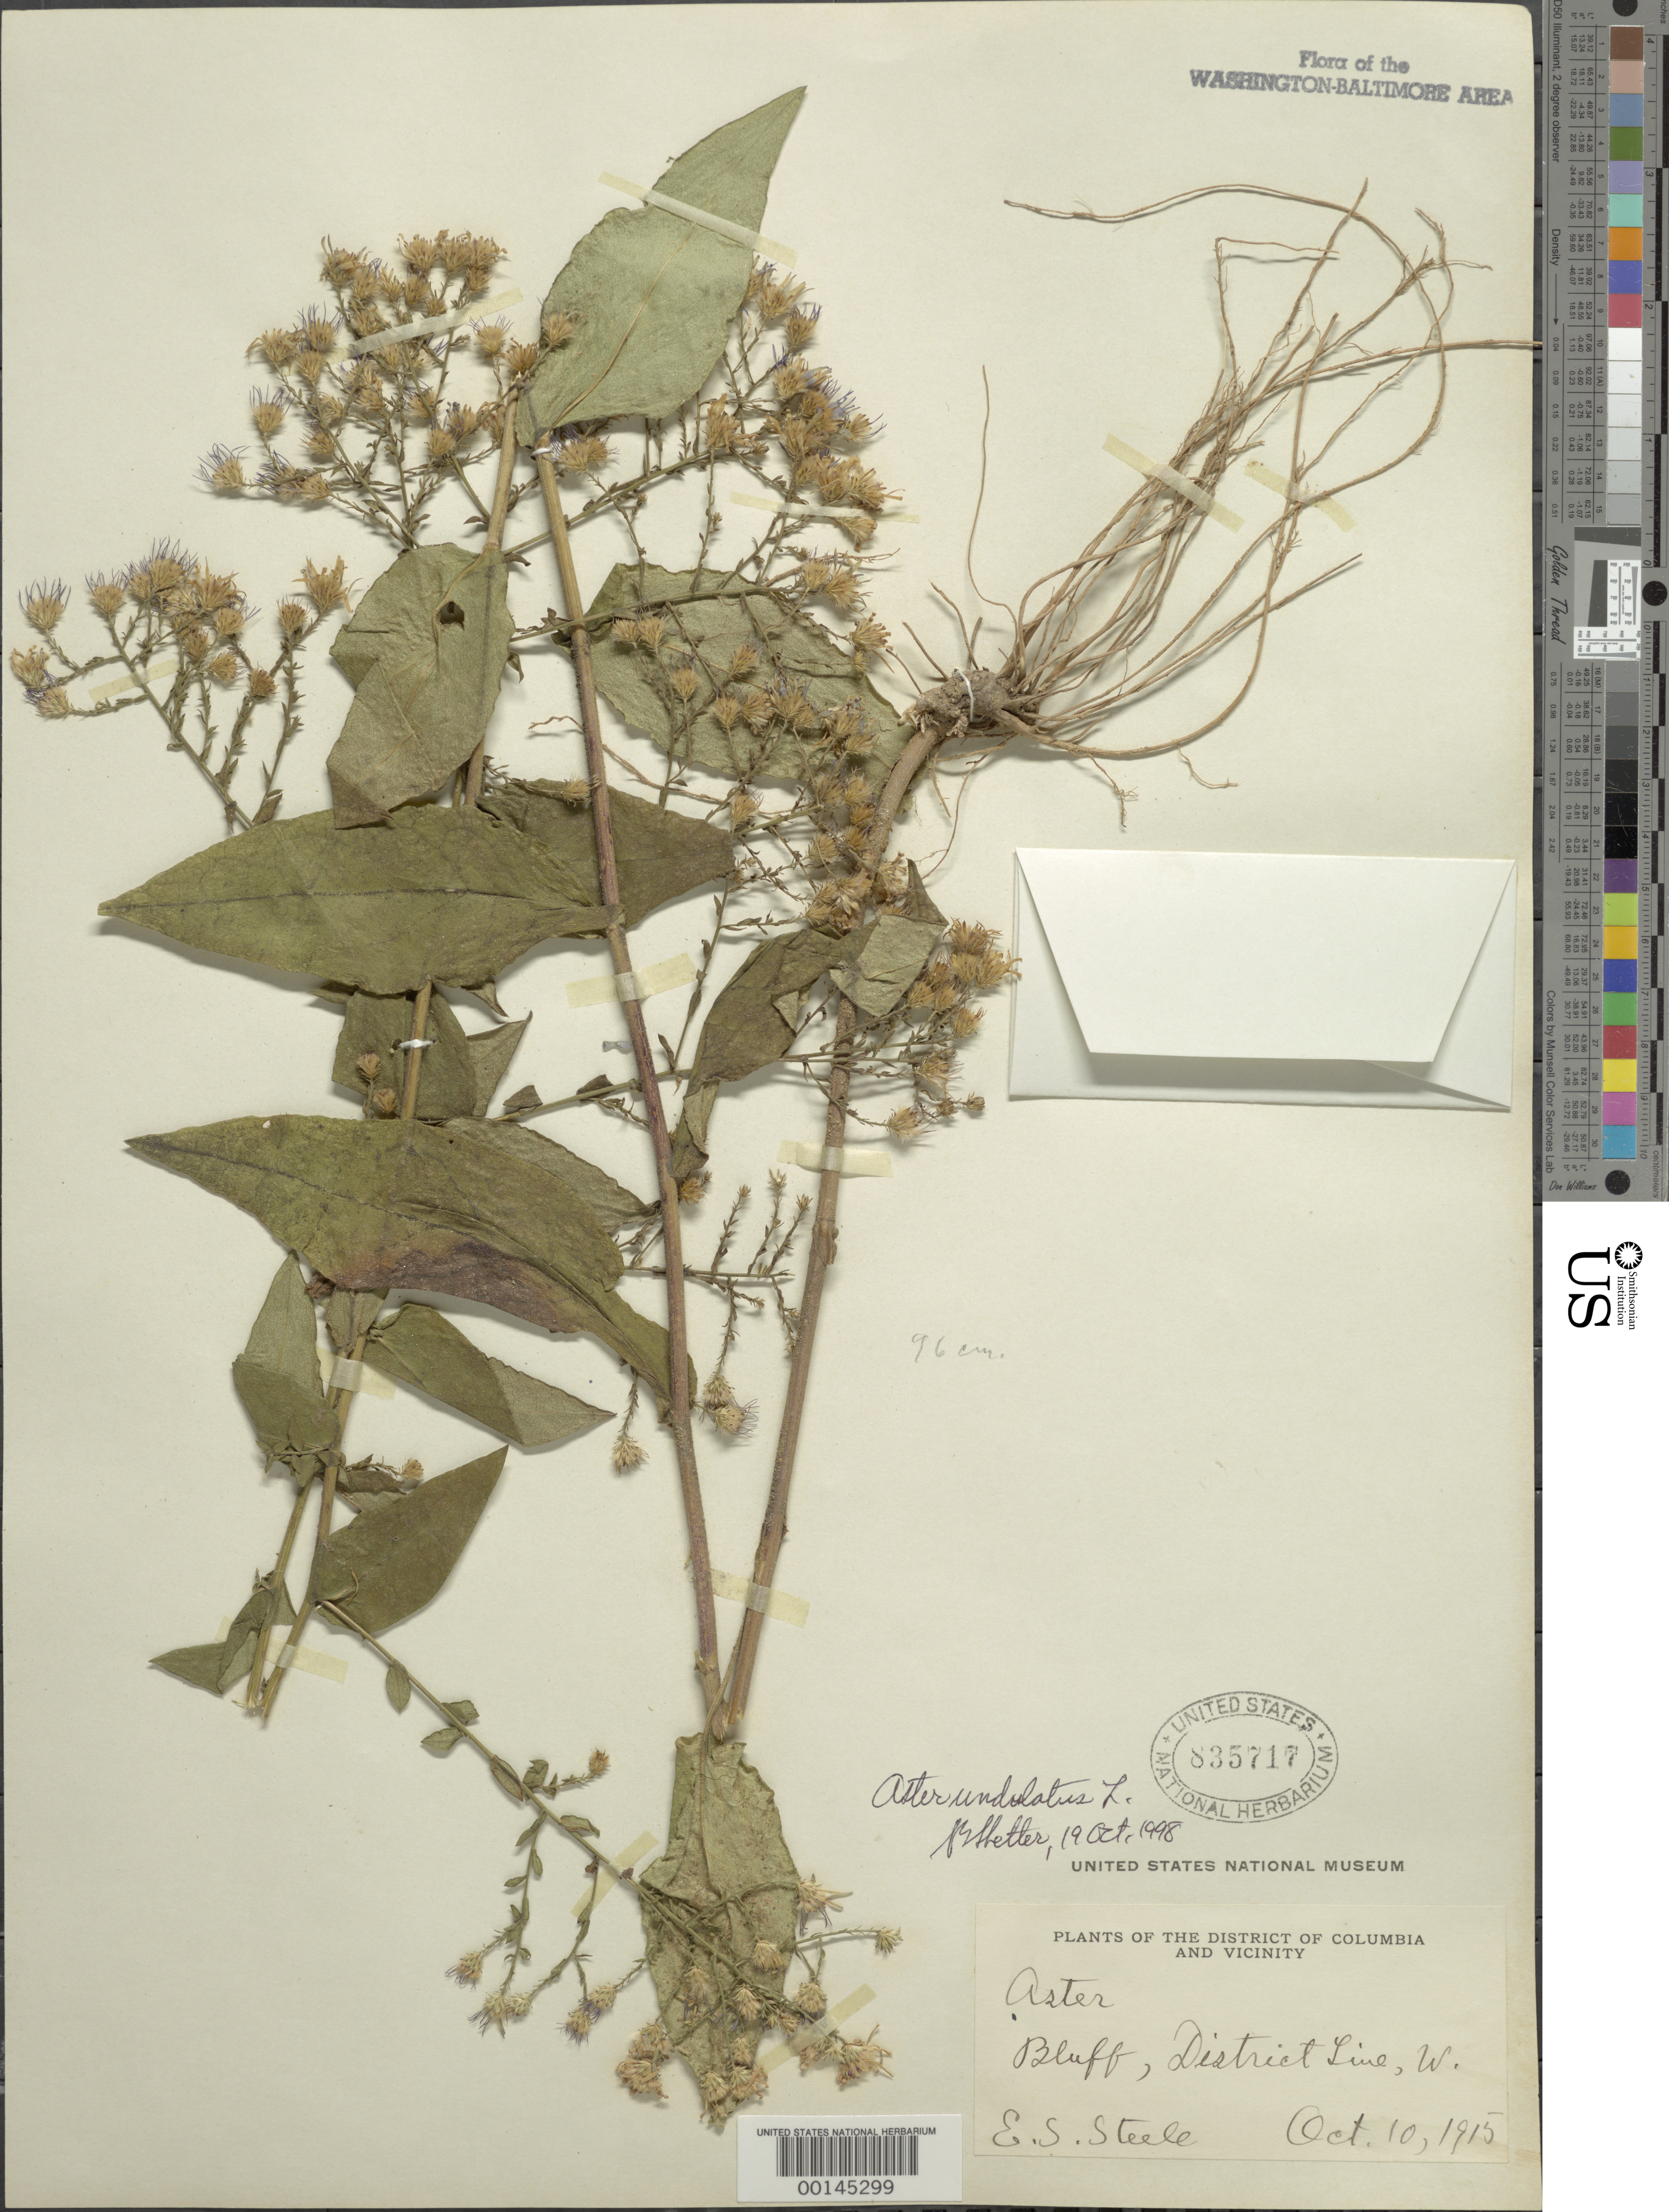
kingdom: Plantae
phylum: Tracheophyta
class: Magnoliopsida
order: Asterales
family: Asteraceae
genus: Symphyotrichum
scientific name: Symphyotrichum undulatum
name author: (L.) G.L. Nesom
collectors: E. C. Leonard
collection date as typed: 10 Oct 1915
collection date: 1915-10-10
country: United States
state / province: District of Columbia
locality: Potomac Bluffs District Line C. & O. Canal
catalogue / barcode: US 835717